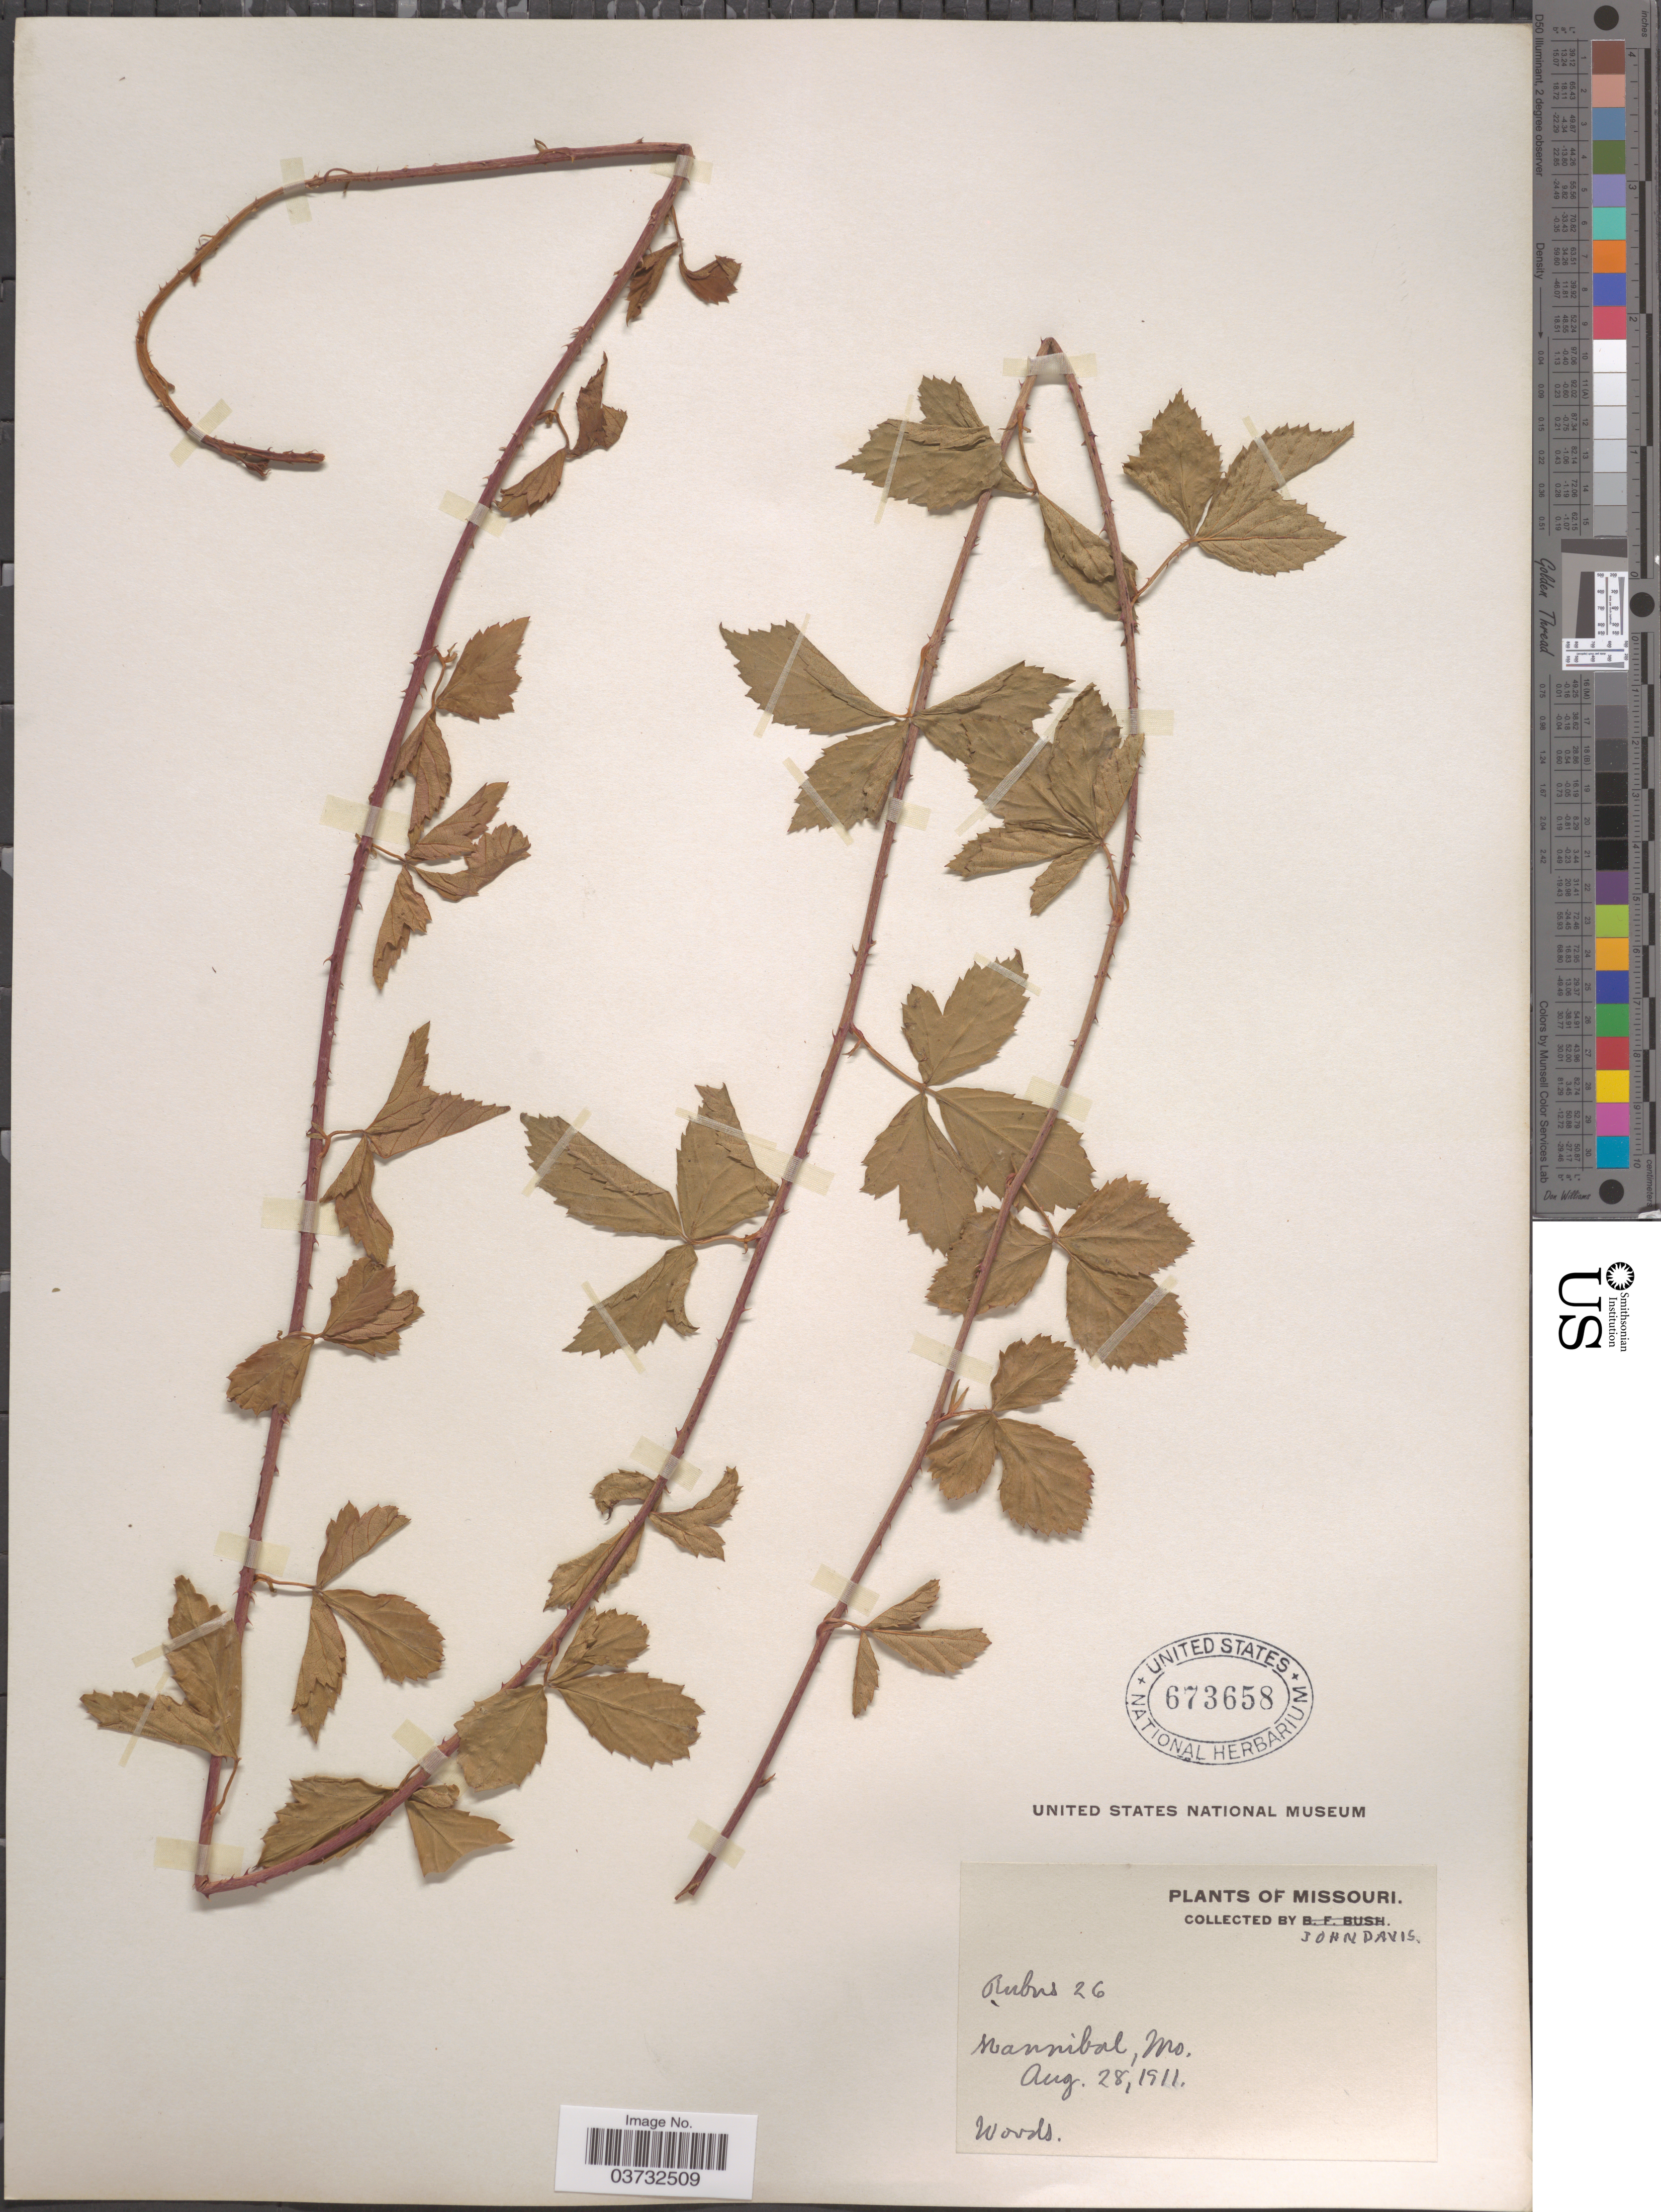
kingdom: Plantae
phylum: Tracheophyta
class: Magnoliopsida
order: Rosales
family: Rosaceae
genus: Rubus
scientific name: Rubus sp.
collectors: J. Davis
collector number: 26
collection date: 1911-08-28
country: United States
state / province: Missouri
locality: Hannibal.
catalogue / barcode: US 673658